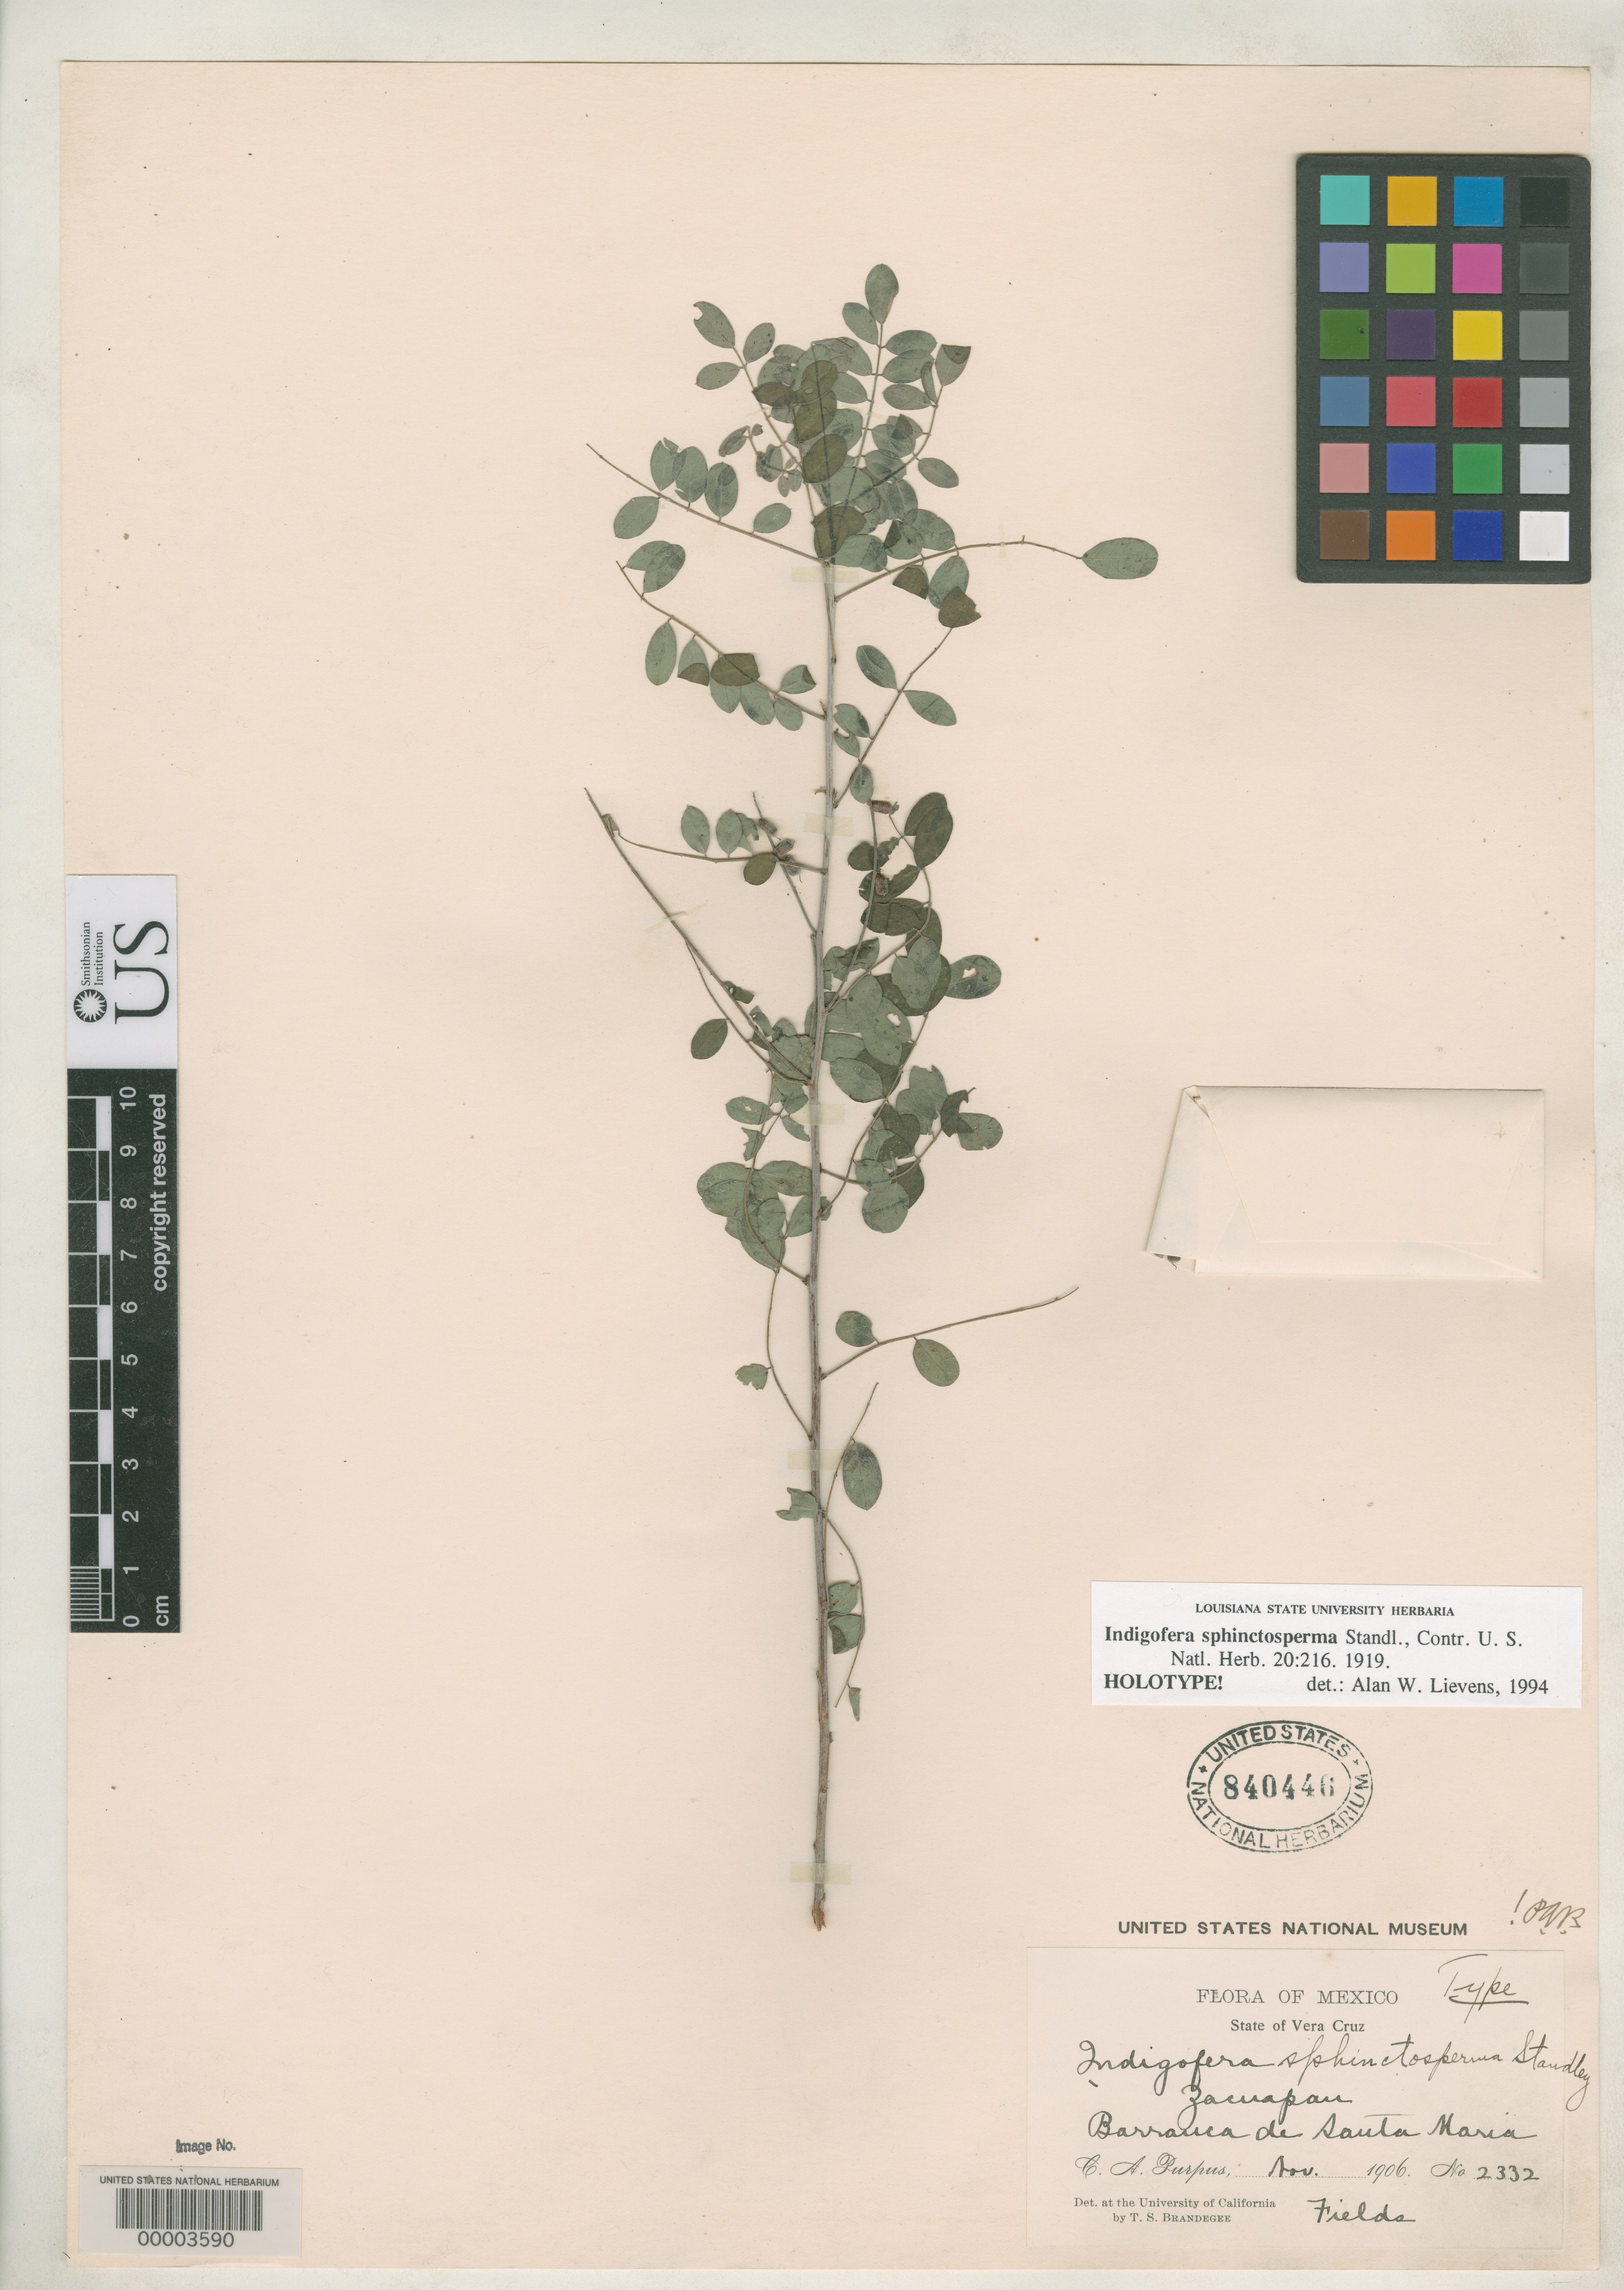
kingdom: Plantae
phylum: Tracheophyta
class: Magnoliopsida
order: Fabales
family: Fabaceae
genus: Indigofera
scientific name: Indigofera sphinctosperma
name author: Standl.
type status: Holotype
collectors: C. A. Purpus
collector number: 2332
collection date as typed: Nov 1906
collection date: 1906-11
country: Mexico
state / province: Veracruz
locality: Barranca de Santa Maria, Zacuapan.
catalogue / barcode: US 840446